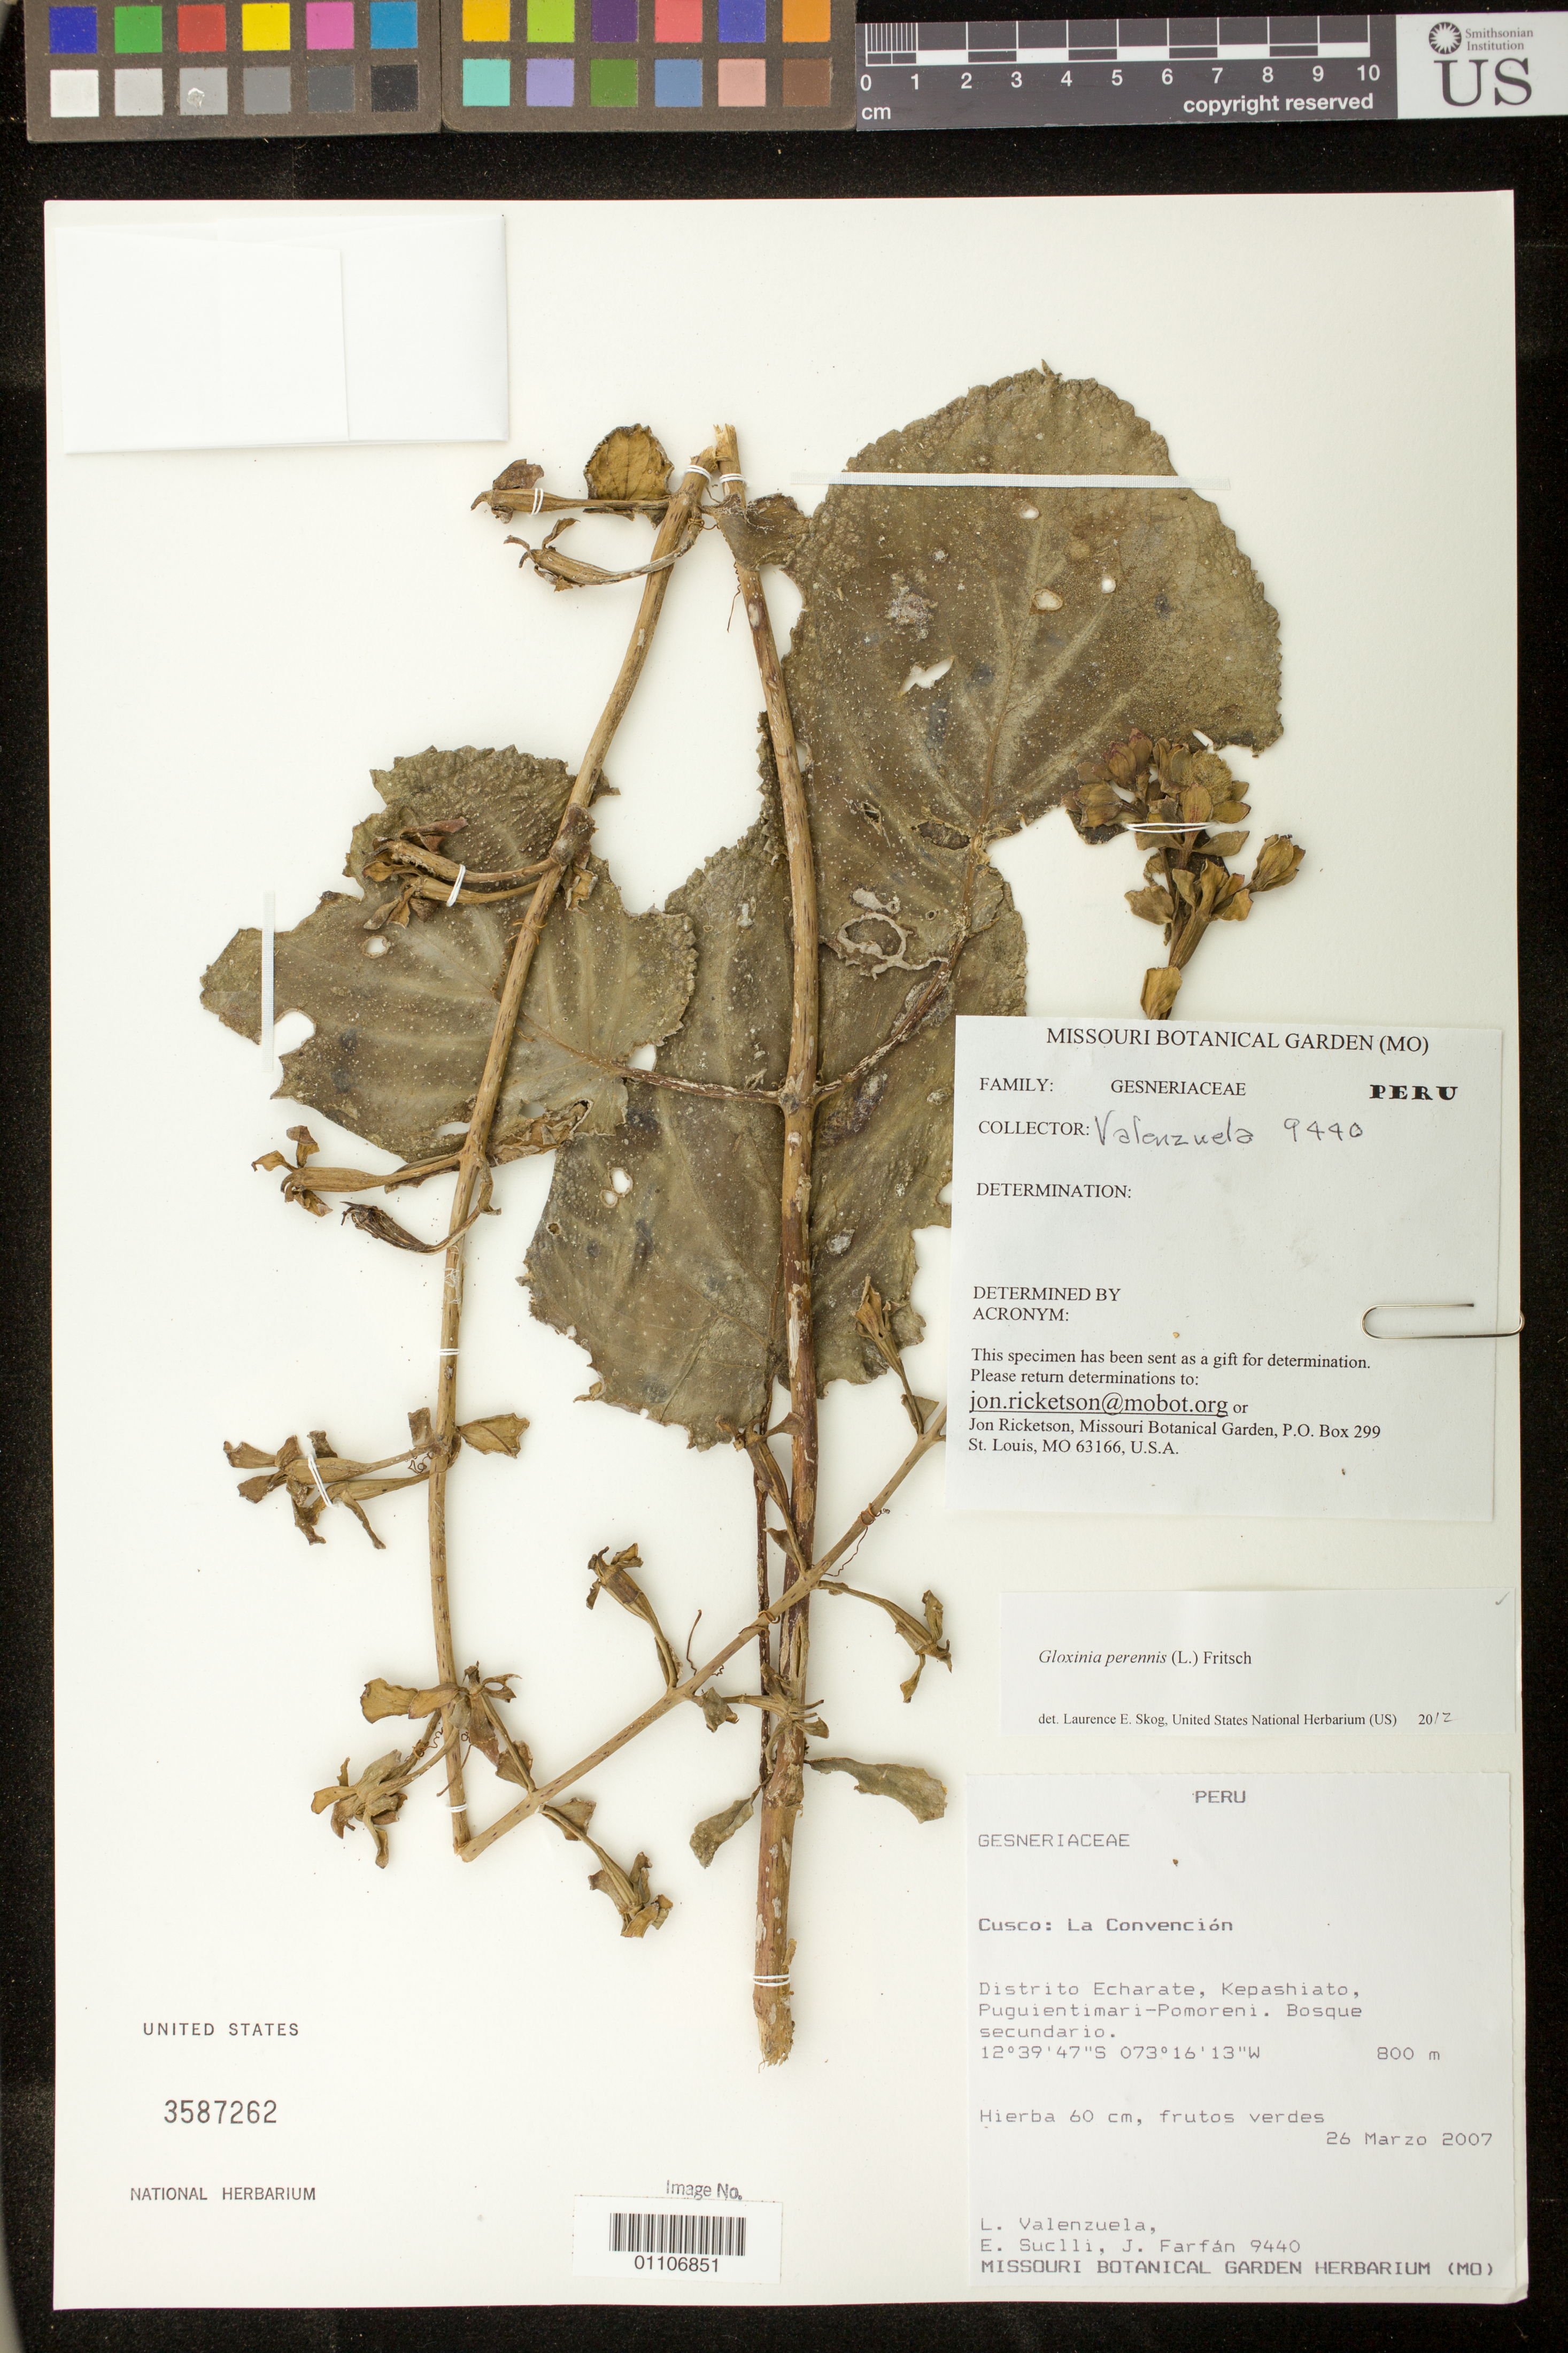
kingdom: Plantae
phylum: Tracheophyta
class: Magnoliopsida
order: Lamiales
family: Gesneriaceae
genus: Gloxinia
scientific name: Gloxinia perennis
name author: (L.) Fritsch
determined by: Skog, Laurence E.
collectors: L. Valenzuela, E. Suclli & J. Farfán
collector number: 9440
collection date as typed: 26 Mar 2007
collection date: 2007-03-26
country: Peru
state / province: Cusco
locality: La Convencion: Distrito Echarate, Kepashiato, Puguientimari-Pomoreni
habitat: Bosque secundario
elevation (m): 800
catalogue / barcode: US 3587262